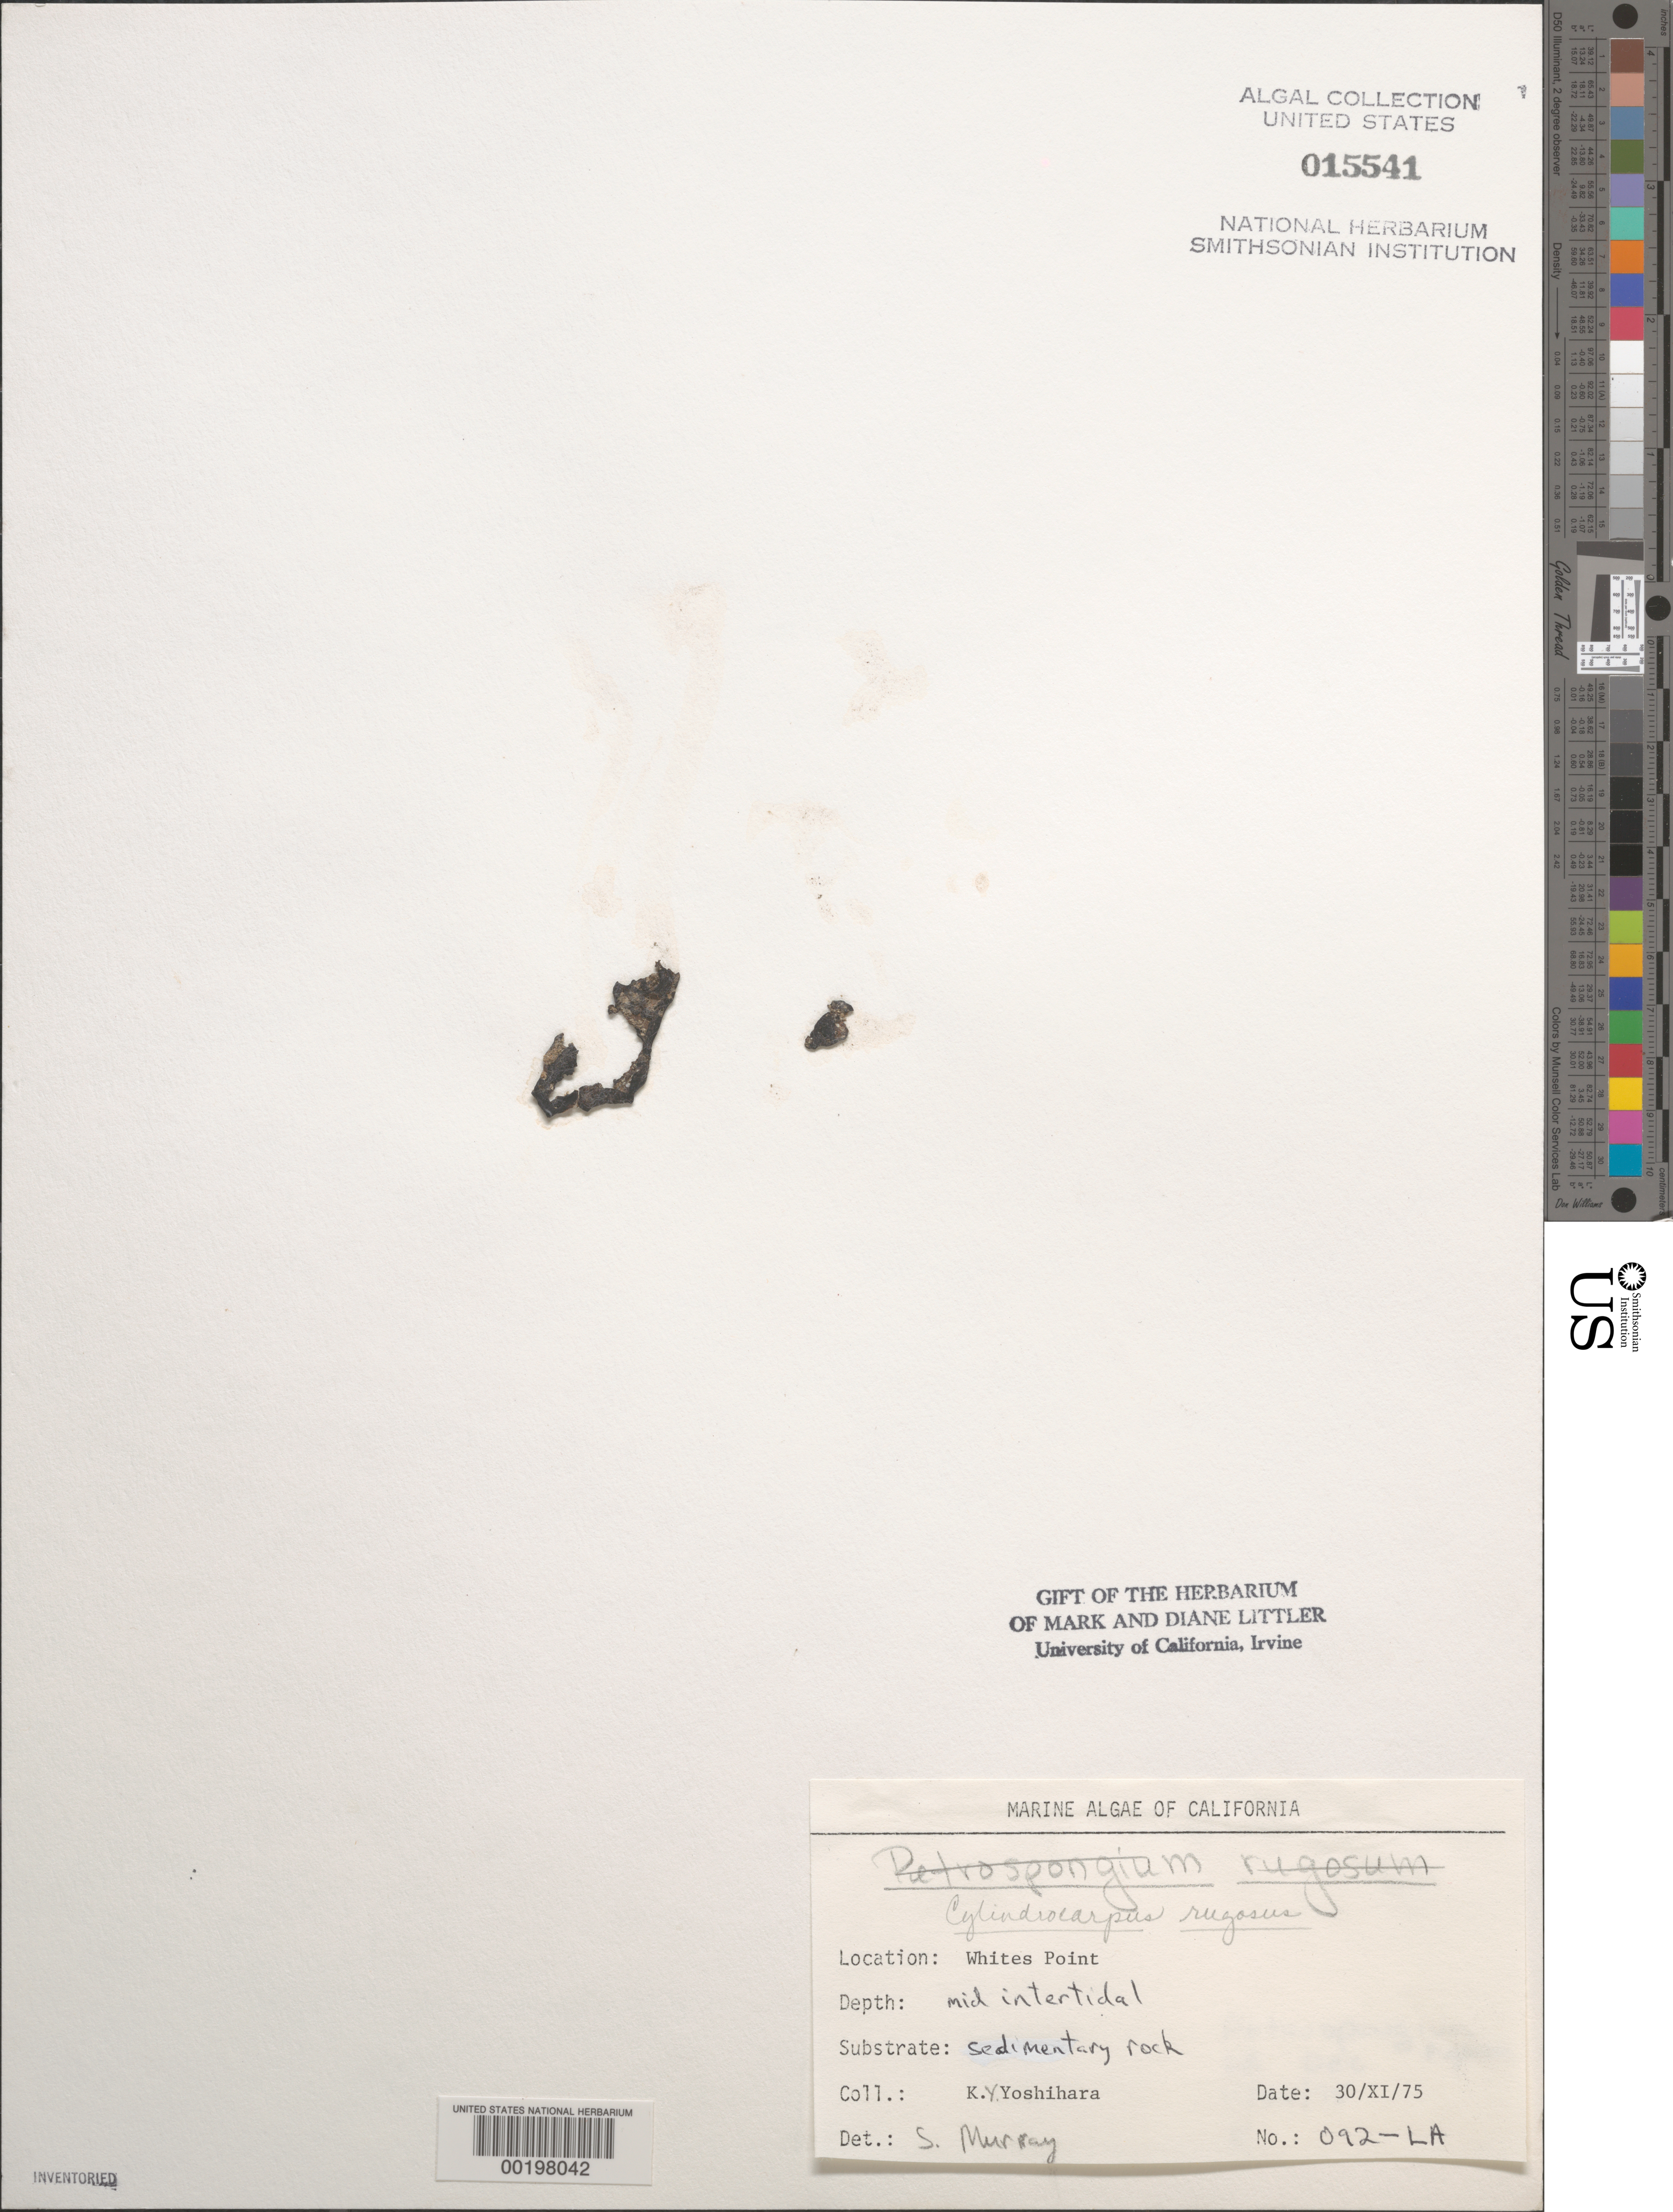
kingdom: Chromista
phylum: Ochrophyta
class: Phaeophyceae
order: Ectocarpales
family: Petrospongiaceae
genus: Petrospongium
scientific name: Petrospongium rugosum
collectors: K. Yoshihara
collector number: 092-la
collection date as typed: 30 Nov 1975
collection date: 1975-11-30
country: United States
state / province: California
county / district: Los Angeles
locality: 0.6 km northwest of Whites Point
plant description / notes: BLM-SOCALBIGHT Rocky Intertidal Survey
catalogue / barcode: US 15541